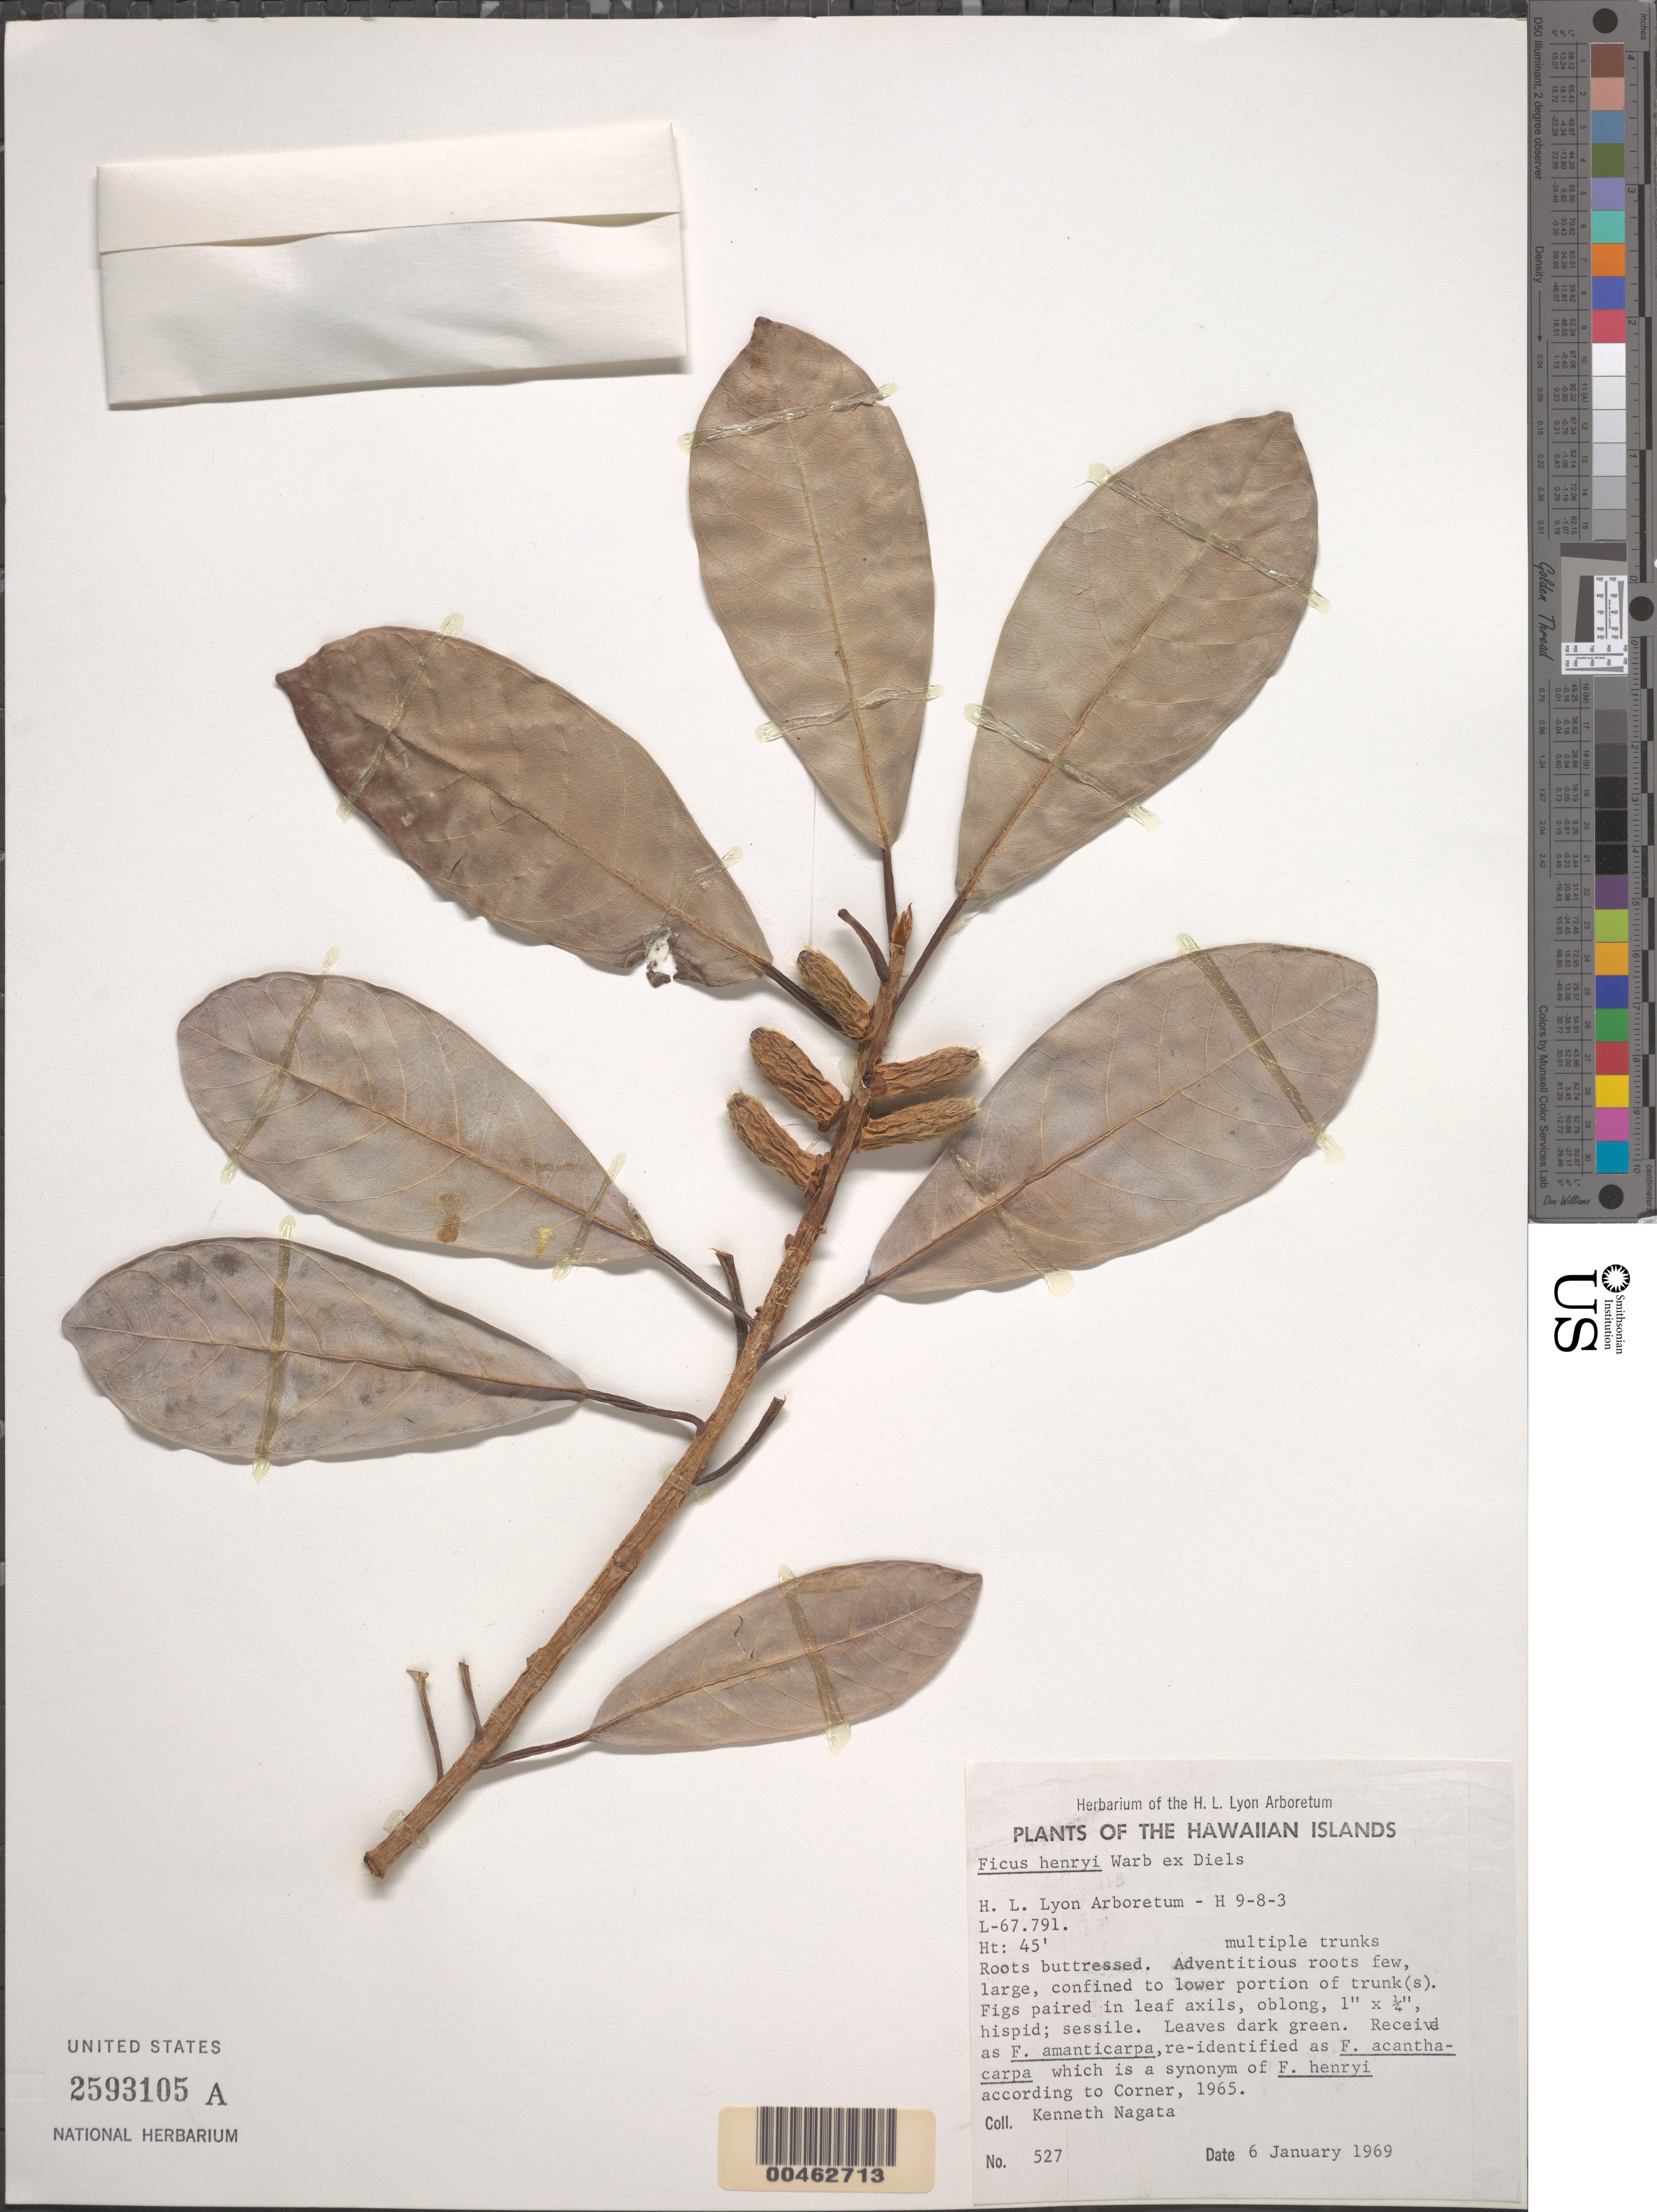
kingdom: Plantae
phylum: Tracheophyta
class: Magnoliopsida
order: Rosales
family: Moraceae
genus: Ficus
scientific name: Ficus henryi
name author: Warb. ex E. Pritz. in Diels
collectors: K. Nagata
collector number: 527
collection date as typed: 6 Jan 1969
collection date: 1969-01-06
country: United States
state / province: Hawaii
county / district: Honolulu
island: Oahu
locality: H. L. Lyon Arboretum, Honolulu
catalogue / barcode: US 2593105A